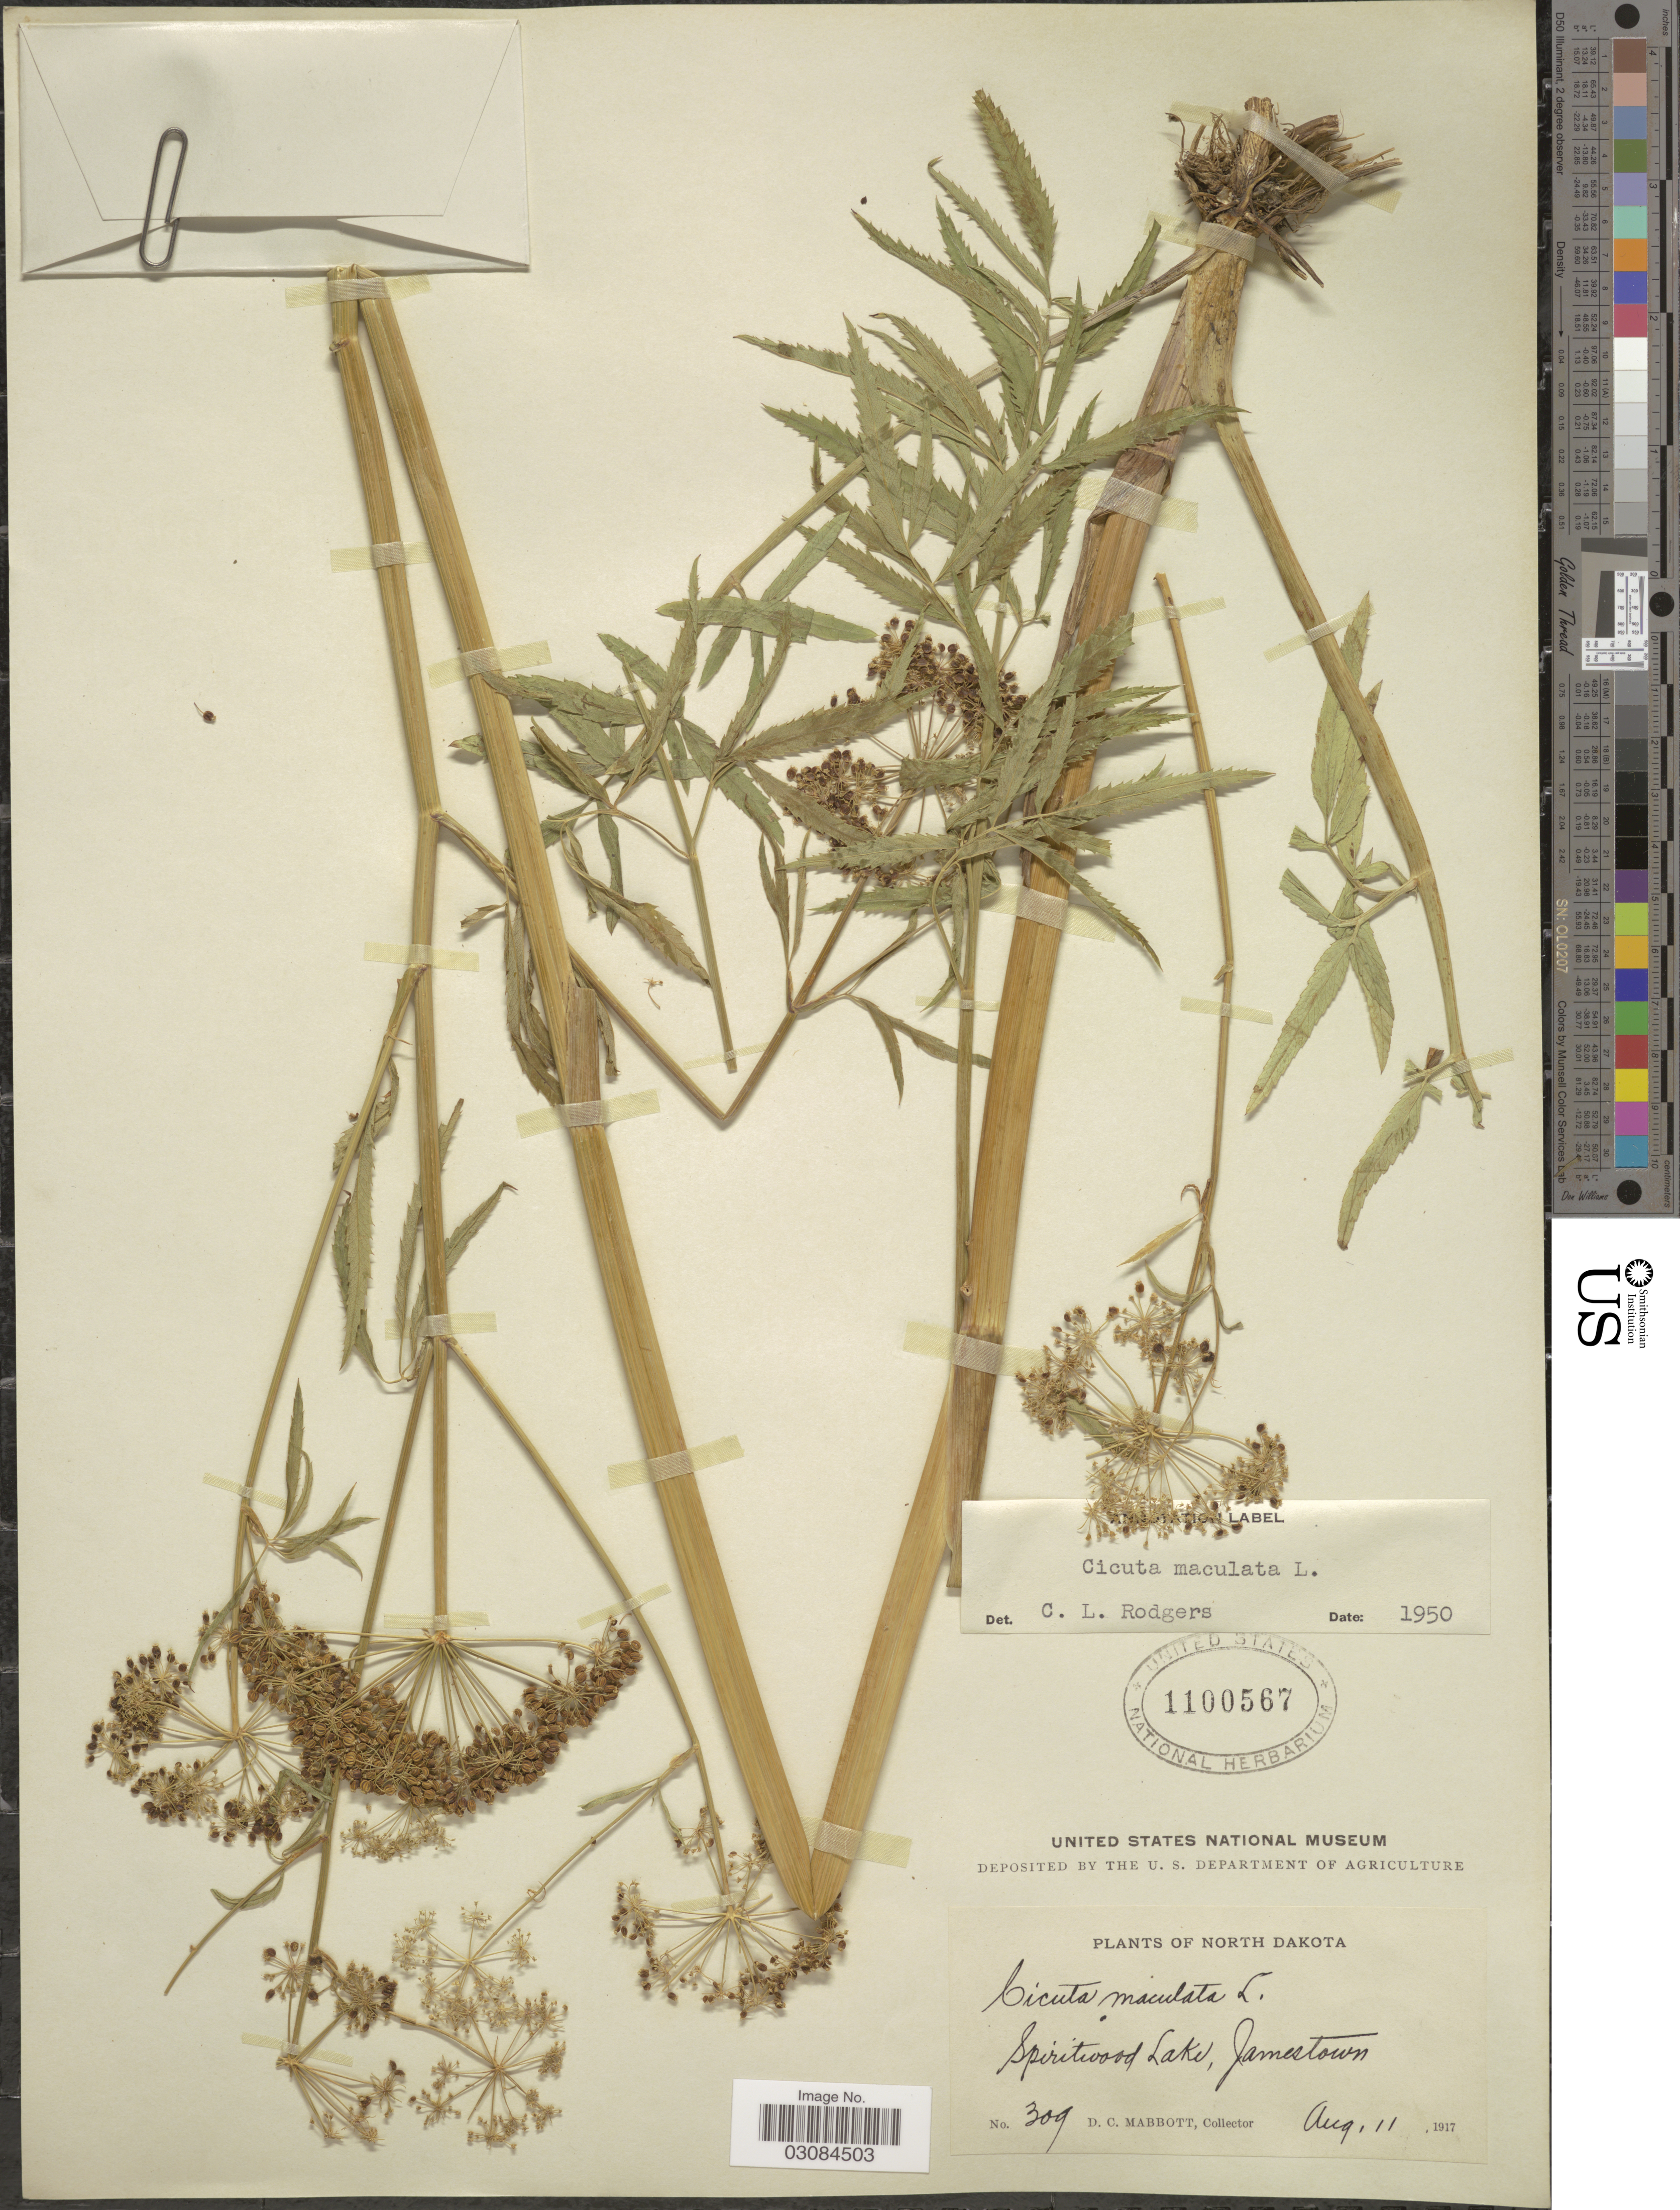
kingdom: Plantae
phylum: Tracheophyta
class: Magnoliopsida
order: Apiales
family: Apiaceae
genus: Cicuta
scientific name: Cicuta maculata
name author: L.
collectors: D. Mabbott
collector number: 309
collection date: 1917-08-11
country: United States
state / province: North Dakota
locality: Spiritwood Lake, Jamestown.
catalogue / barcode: US 1100567